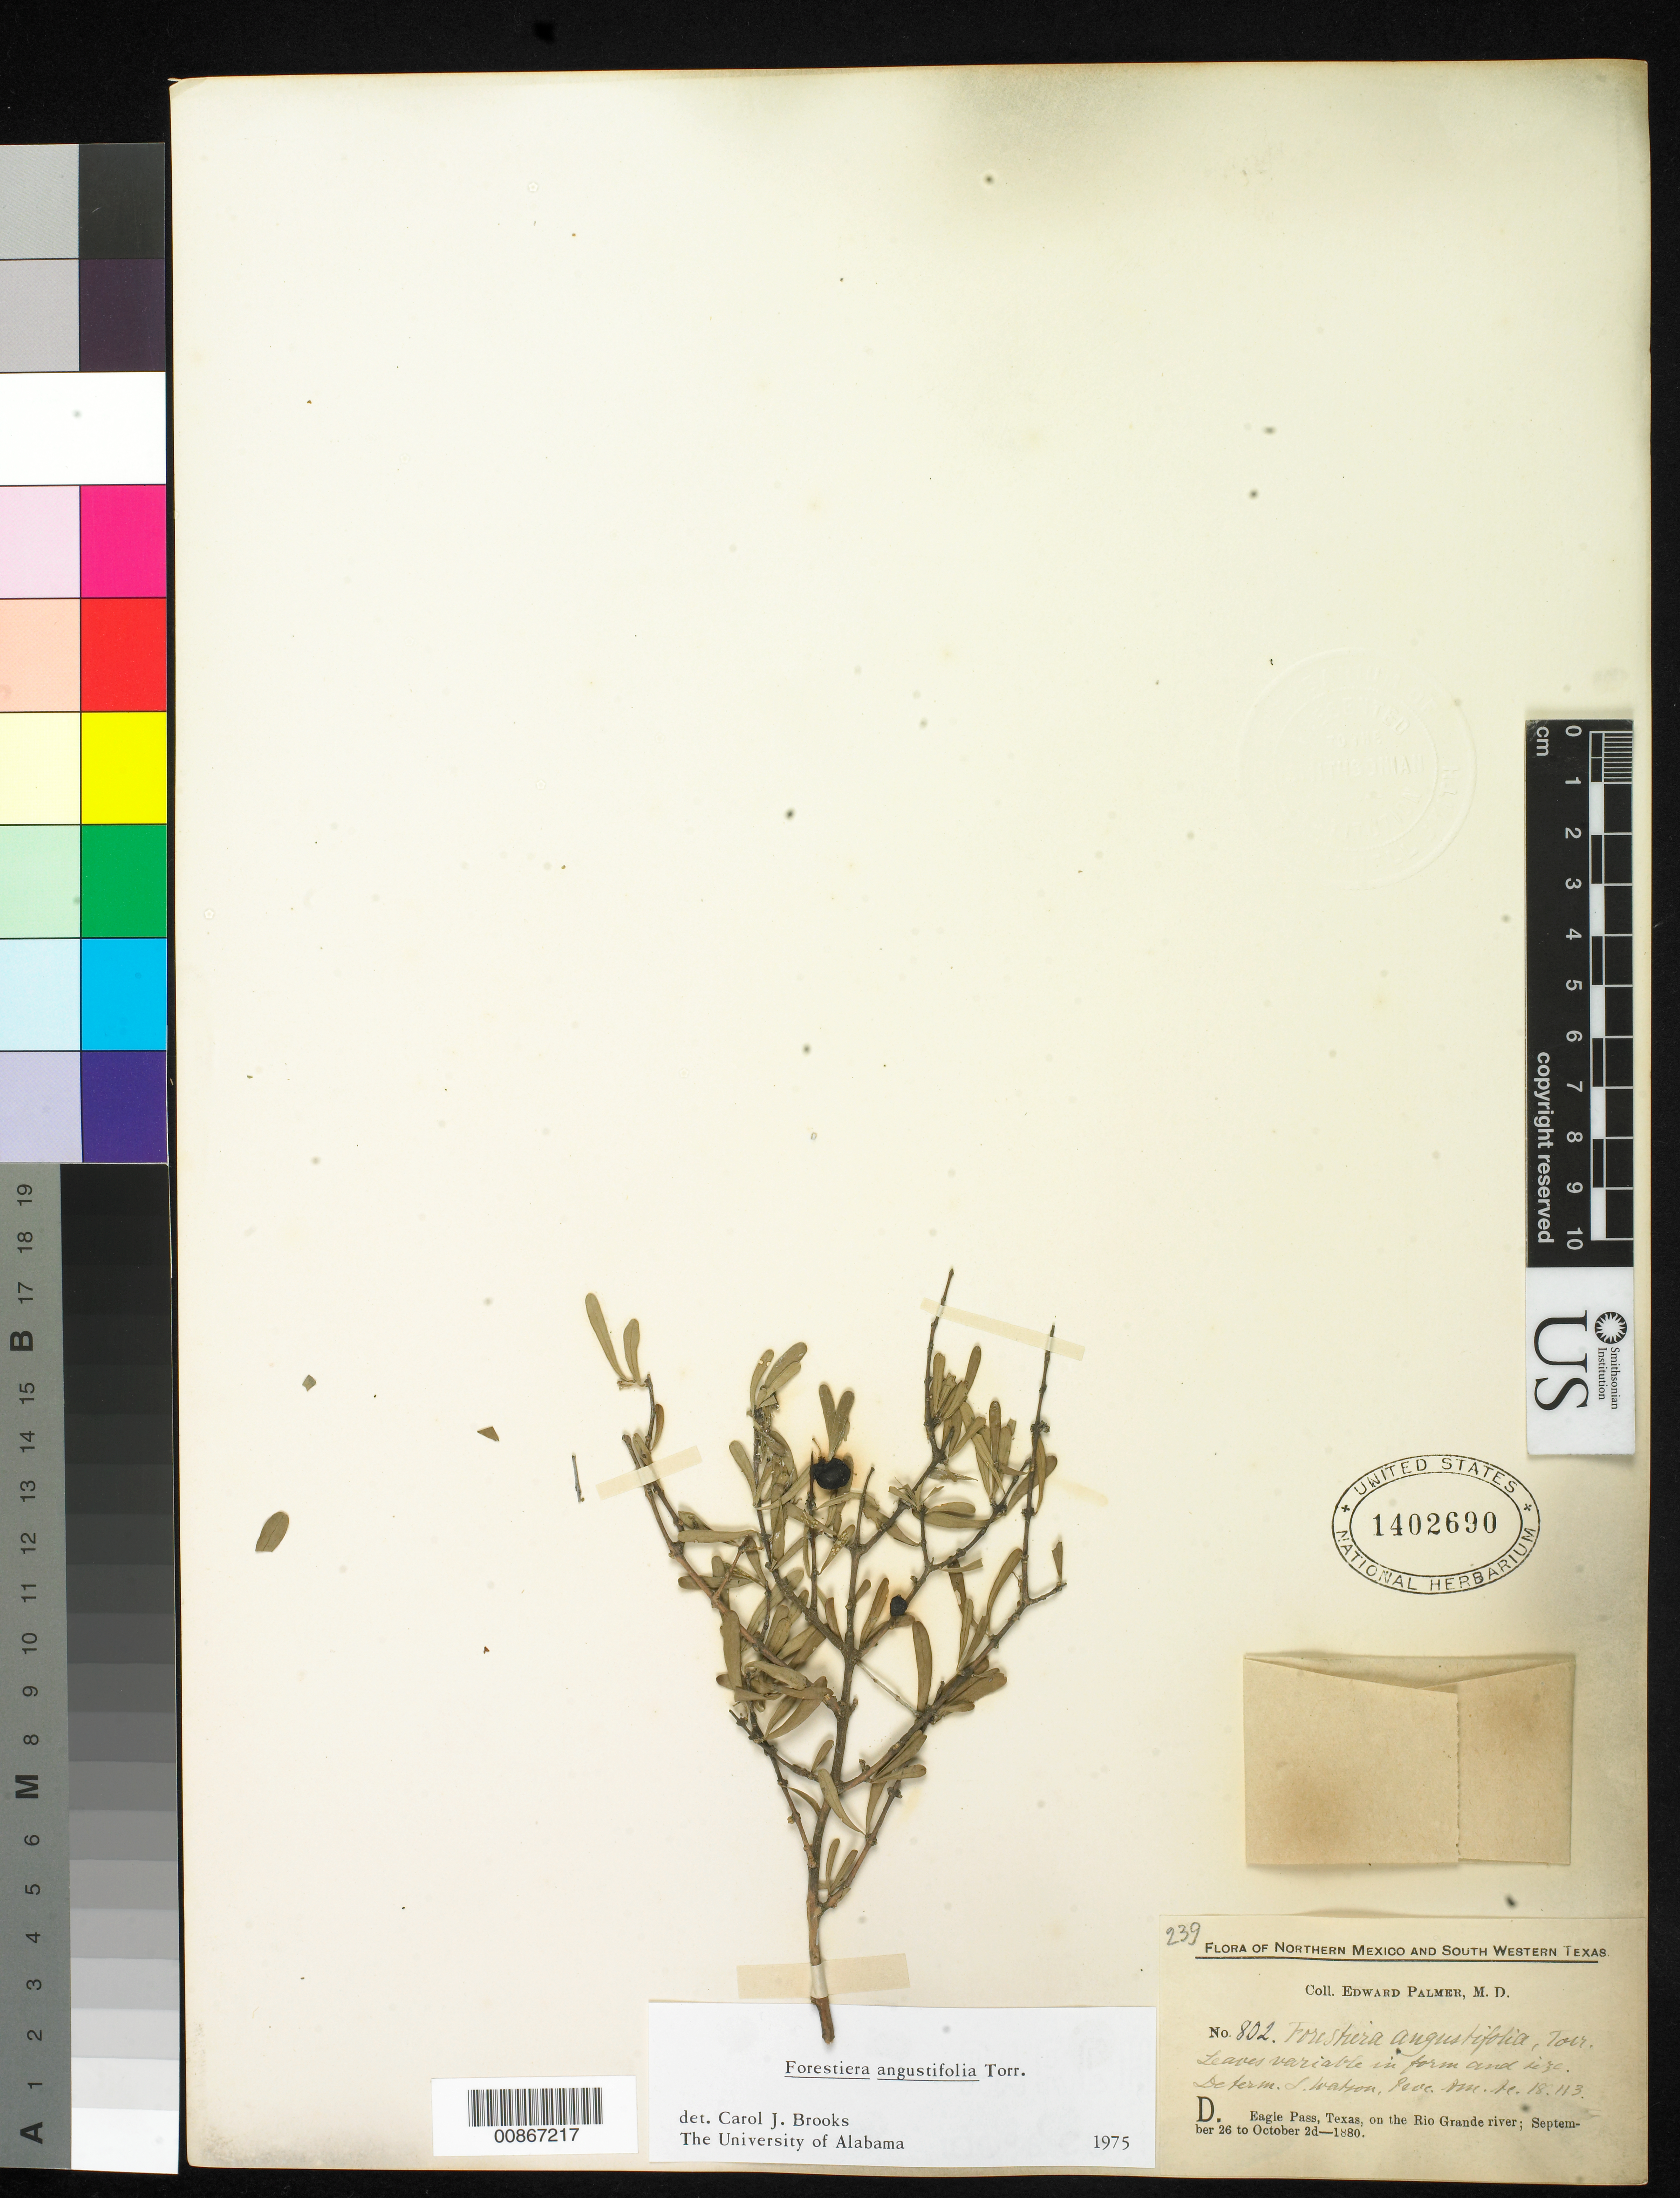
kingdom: Plantae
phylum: Tracheophyta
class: Magnoliopsida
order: Lamiales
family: Oleaceae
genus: Forestiera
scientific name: Forestiera angustifolia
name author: Torr.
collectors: E. Palmer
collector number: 802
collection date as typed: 26 Sep 1880 to 02 Oct 1880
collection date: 1880-09-26/1880-10-02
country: United States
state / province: Texas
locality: D. Eagle Pass, Texas, on the Rio Grande river. South Western Texas.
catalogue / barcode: US 1402690